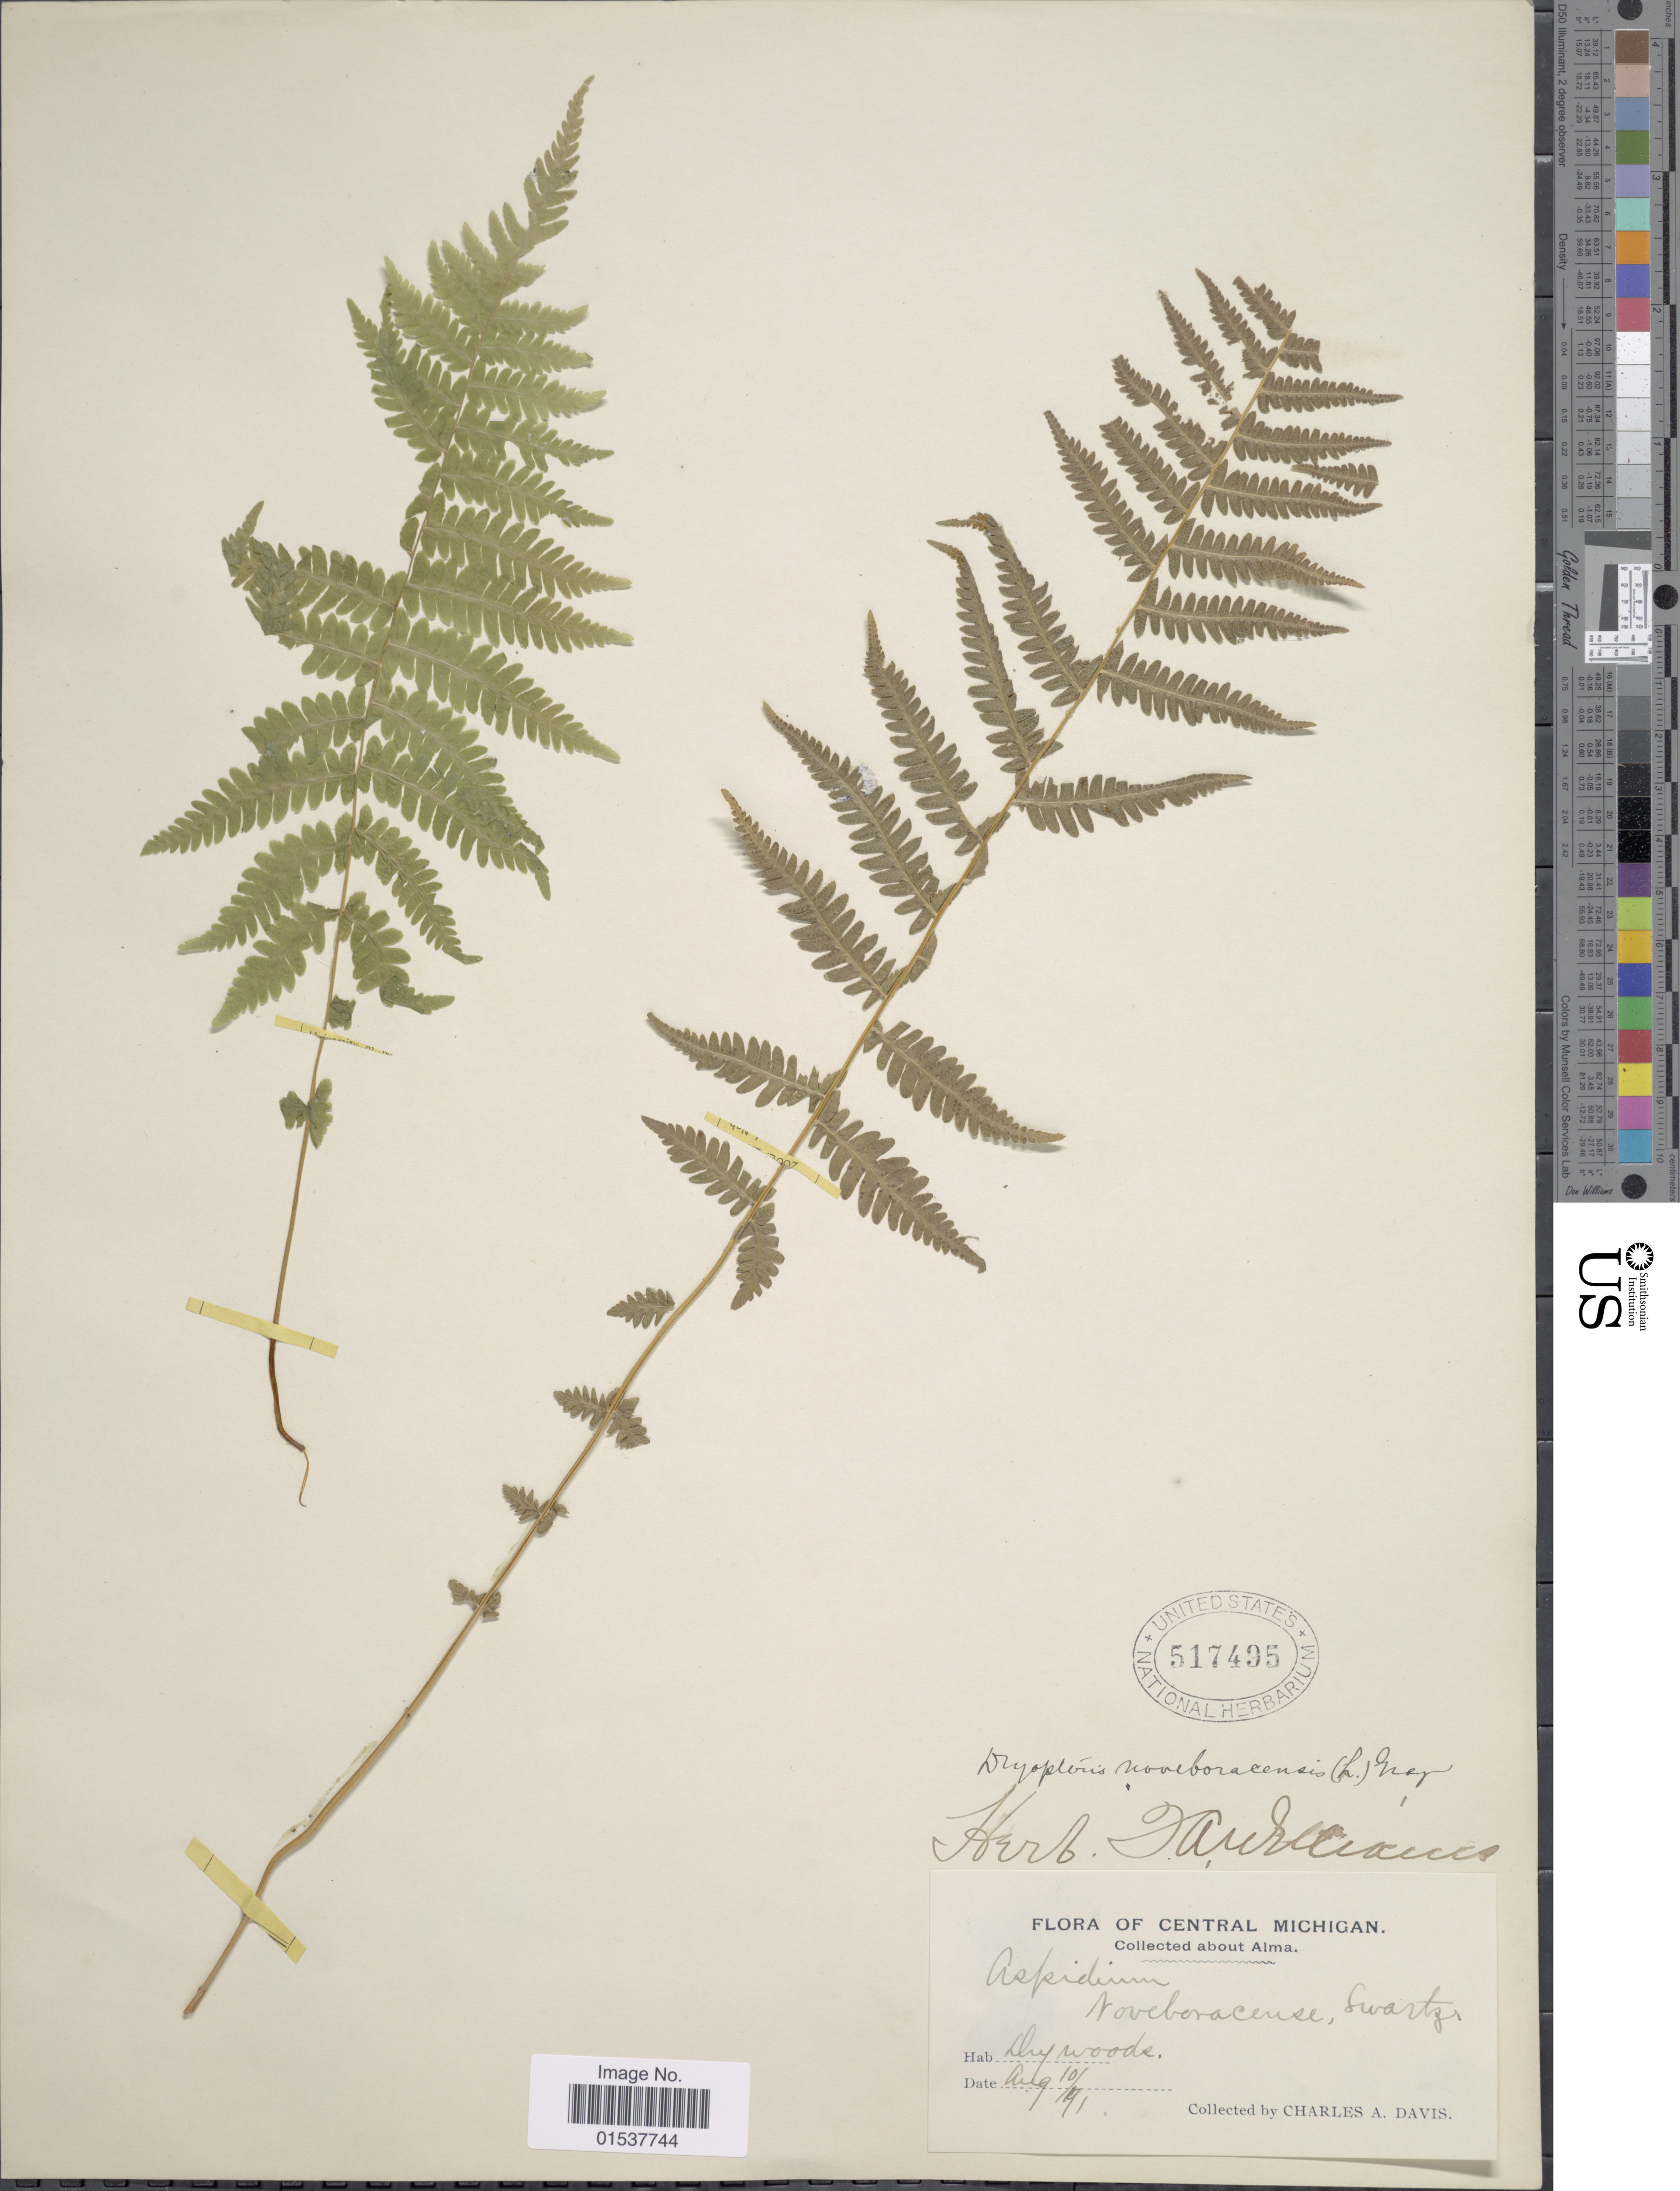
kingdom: Plantae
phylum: Tracheophyta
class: Polypodiopsida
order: Polypodiales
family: Thelypteridaceae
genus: Parathelypteris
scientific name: Parathelypteris noveboracensis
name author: (L.) Ching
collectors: C. Davis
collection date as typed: Transcribed d/m/y: 10/8/91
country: United States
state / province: Michigan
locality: Central Michigan, about Alma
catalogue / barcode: US 517495